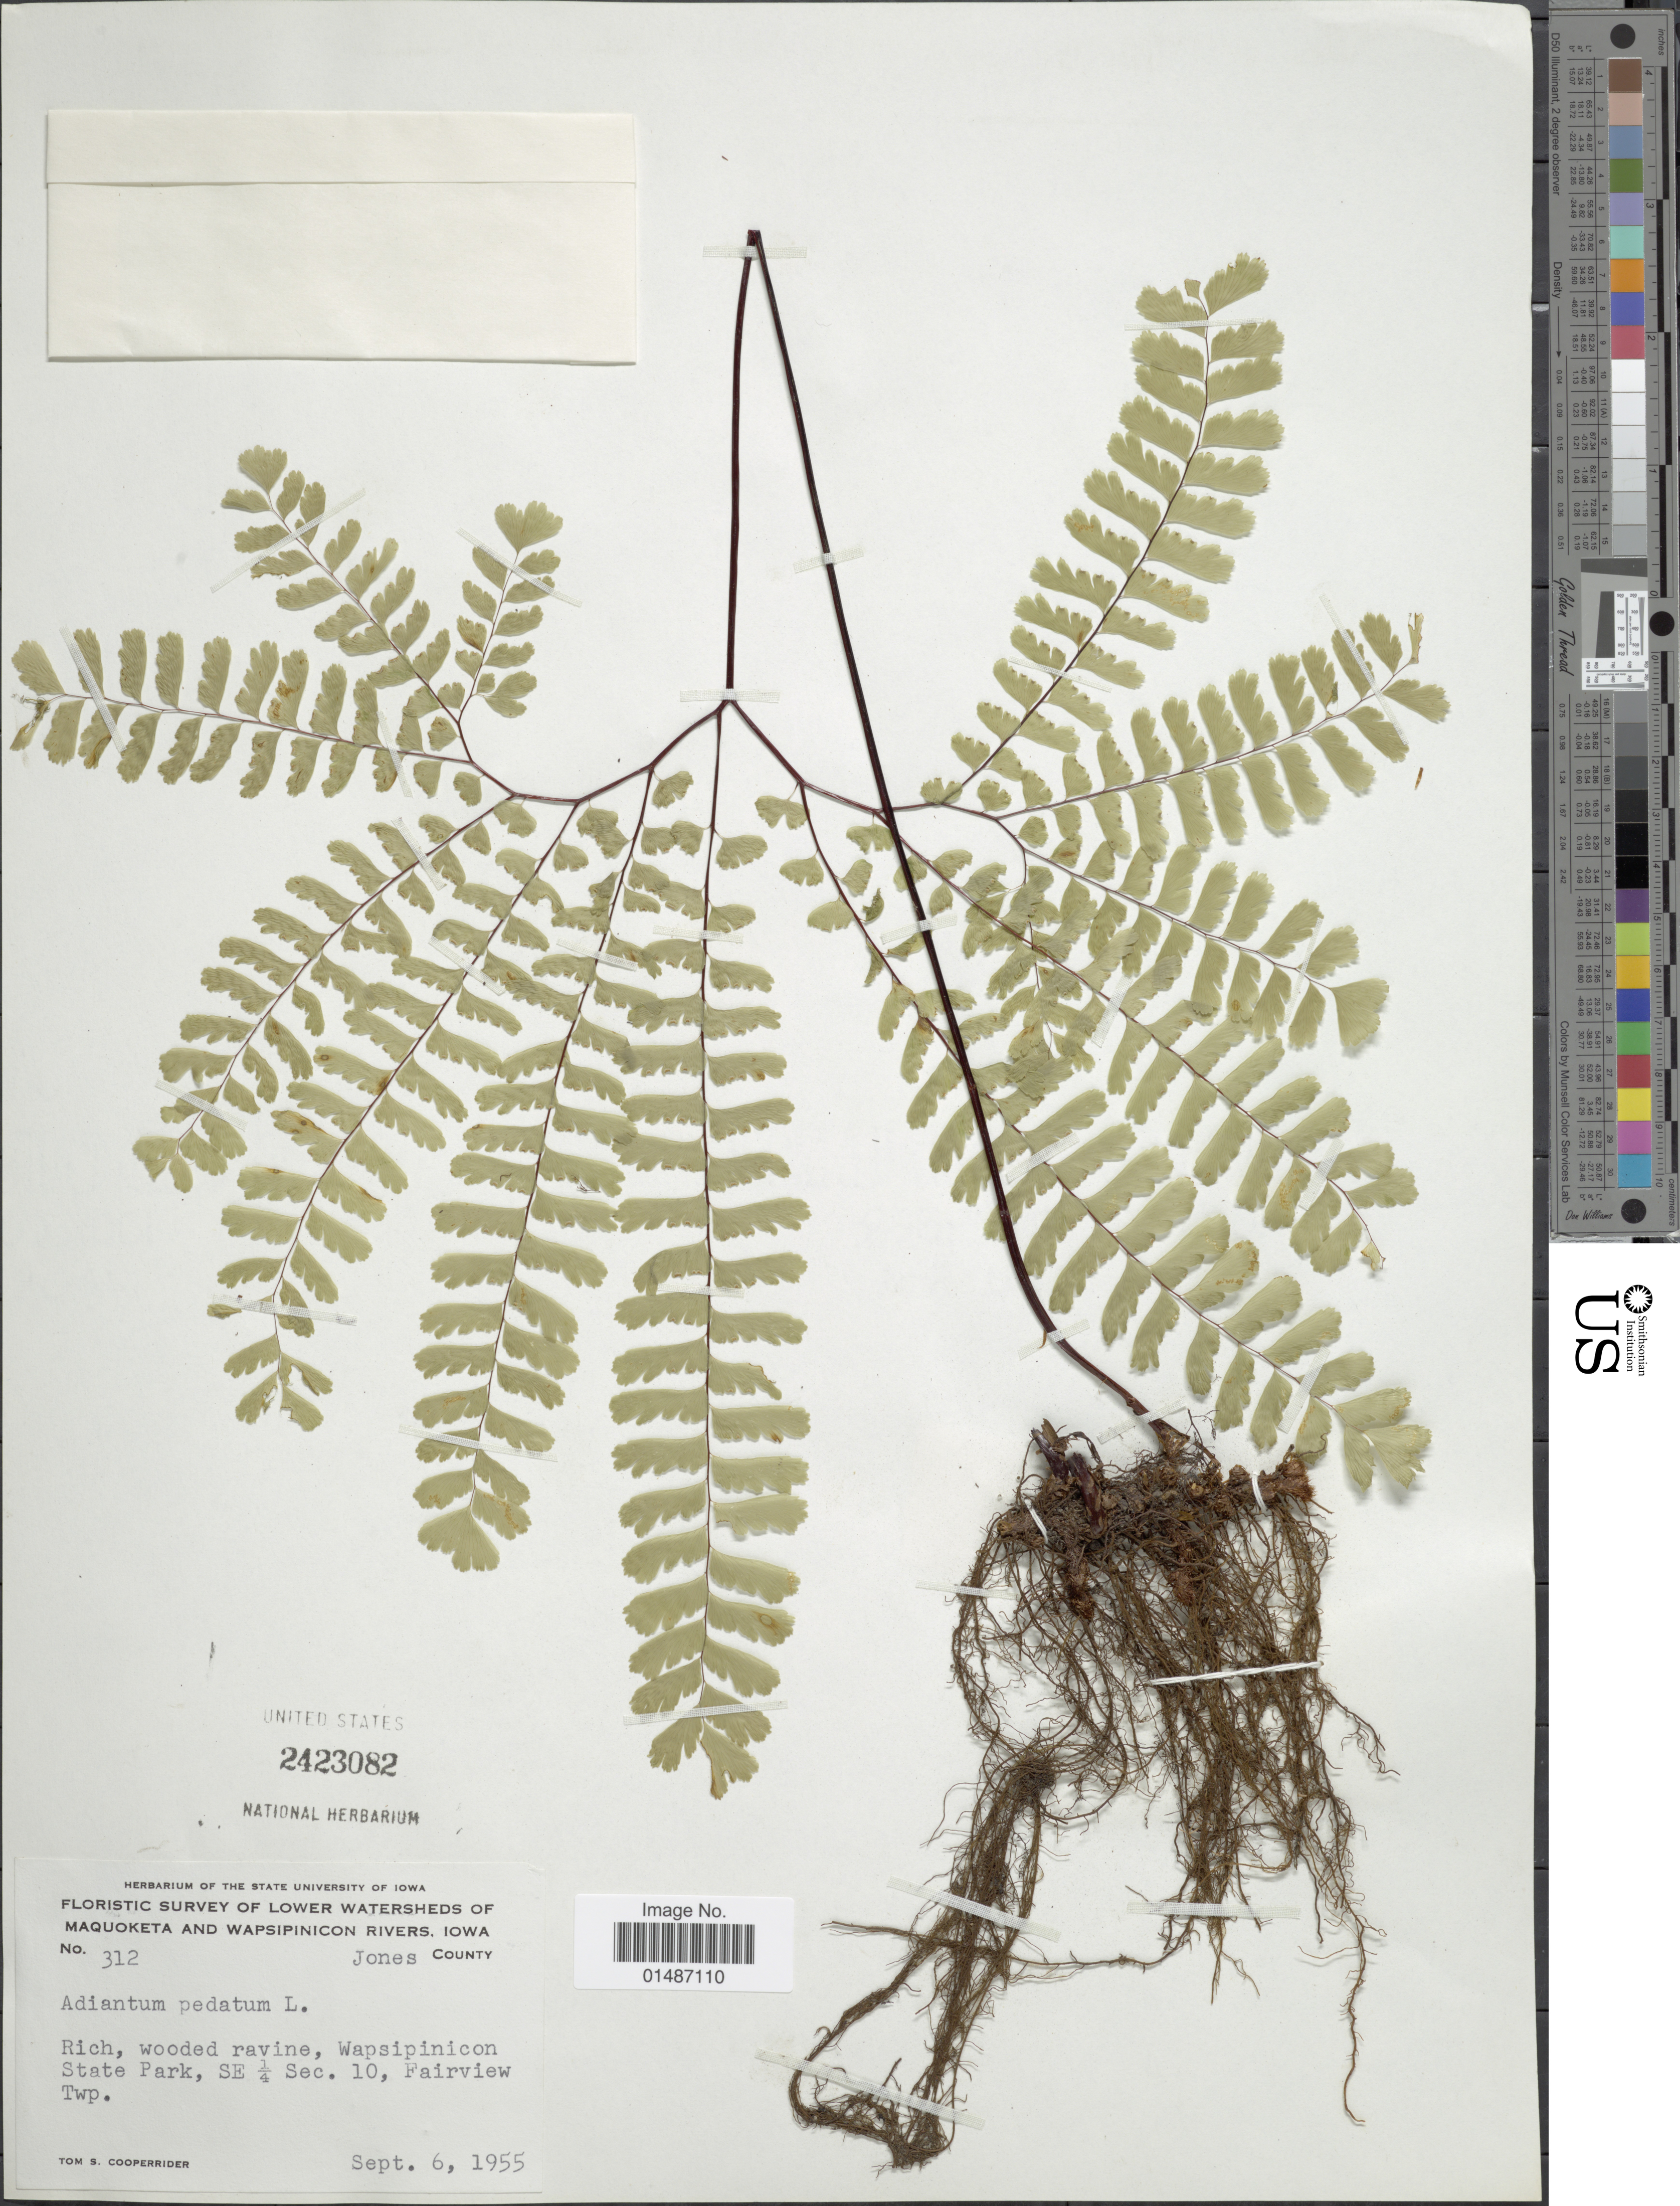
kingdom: Plantae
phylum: Tracheophyta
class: Polypodiopsida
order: Polypodiales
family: Pteridaceae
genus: Adiantum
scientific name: Adiantum pedatum var. pedatum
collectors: T. S. Cooperrider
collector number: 312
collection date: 1955-09-06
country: United States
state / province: Iowa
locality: Survey of Lower Watersheds of Maquoketa and Wapsipinicon Rivers. Jones County. Rich, wooded ravine, Wapsipinicon State Park, SE ¼ Sec. 10, Fairview Twp.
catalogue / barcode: US 2423082